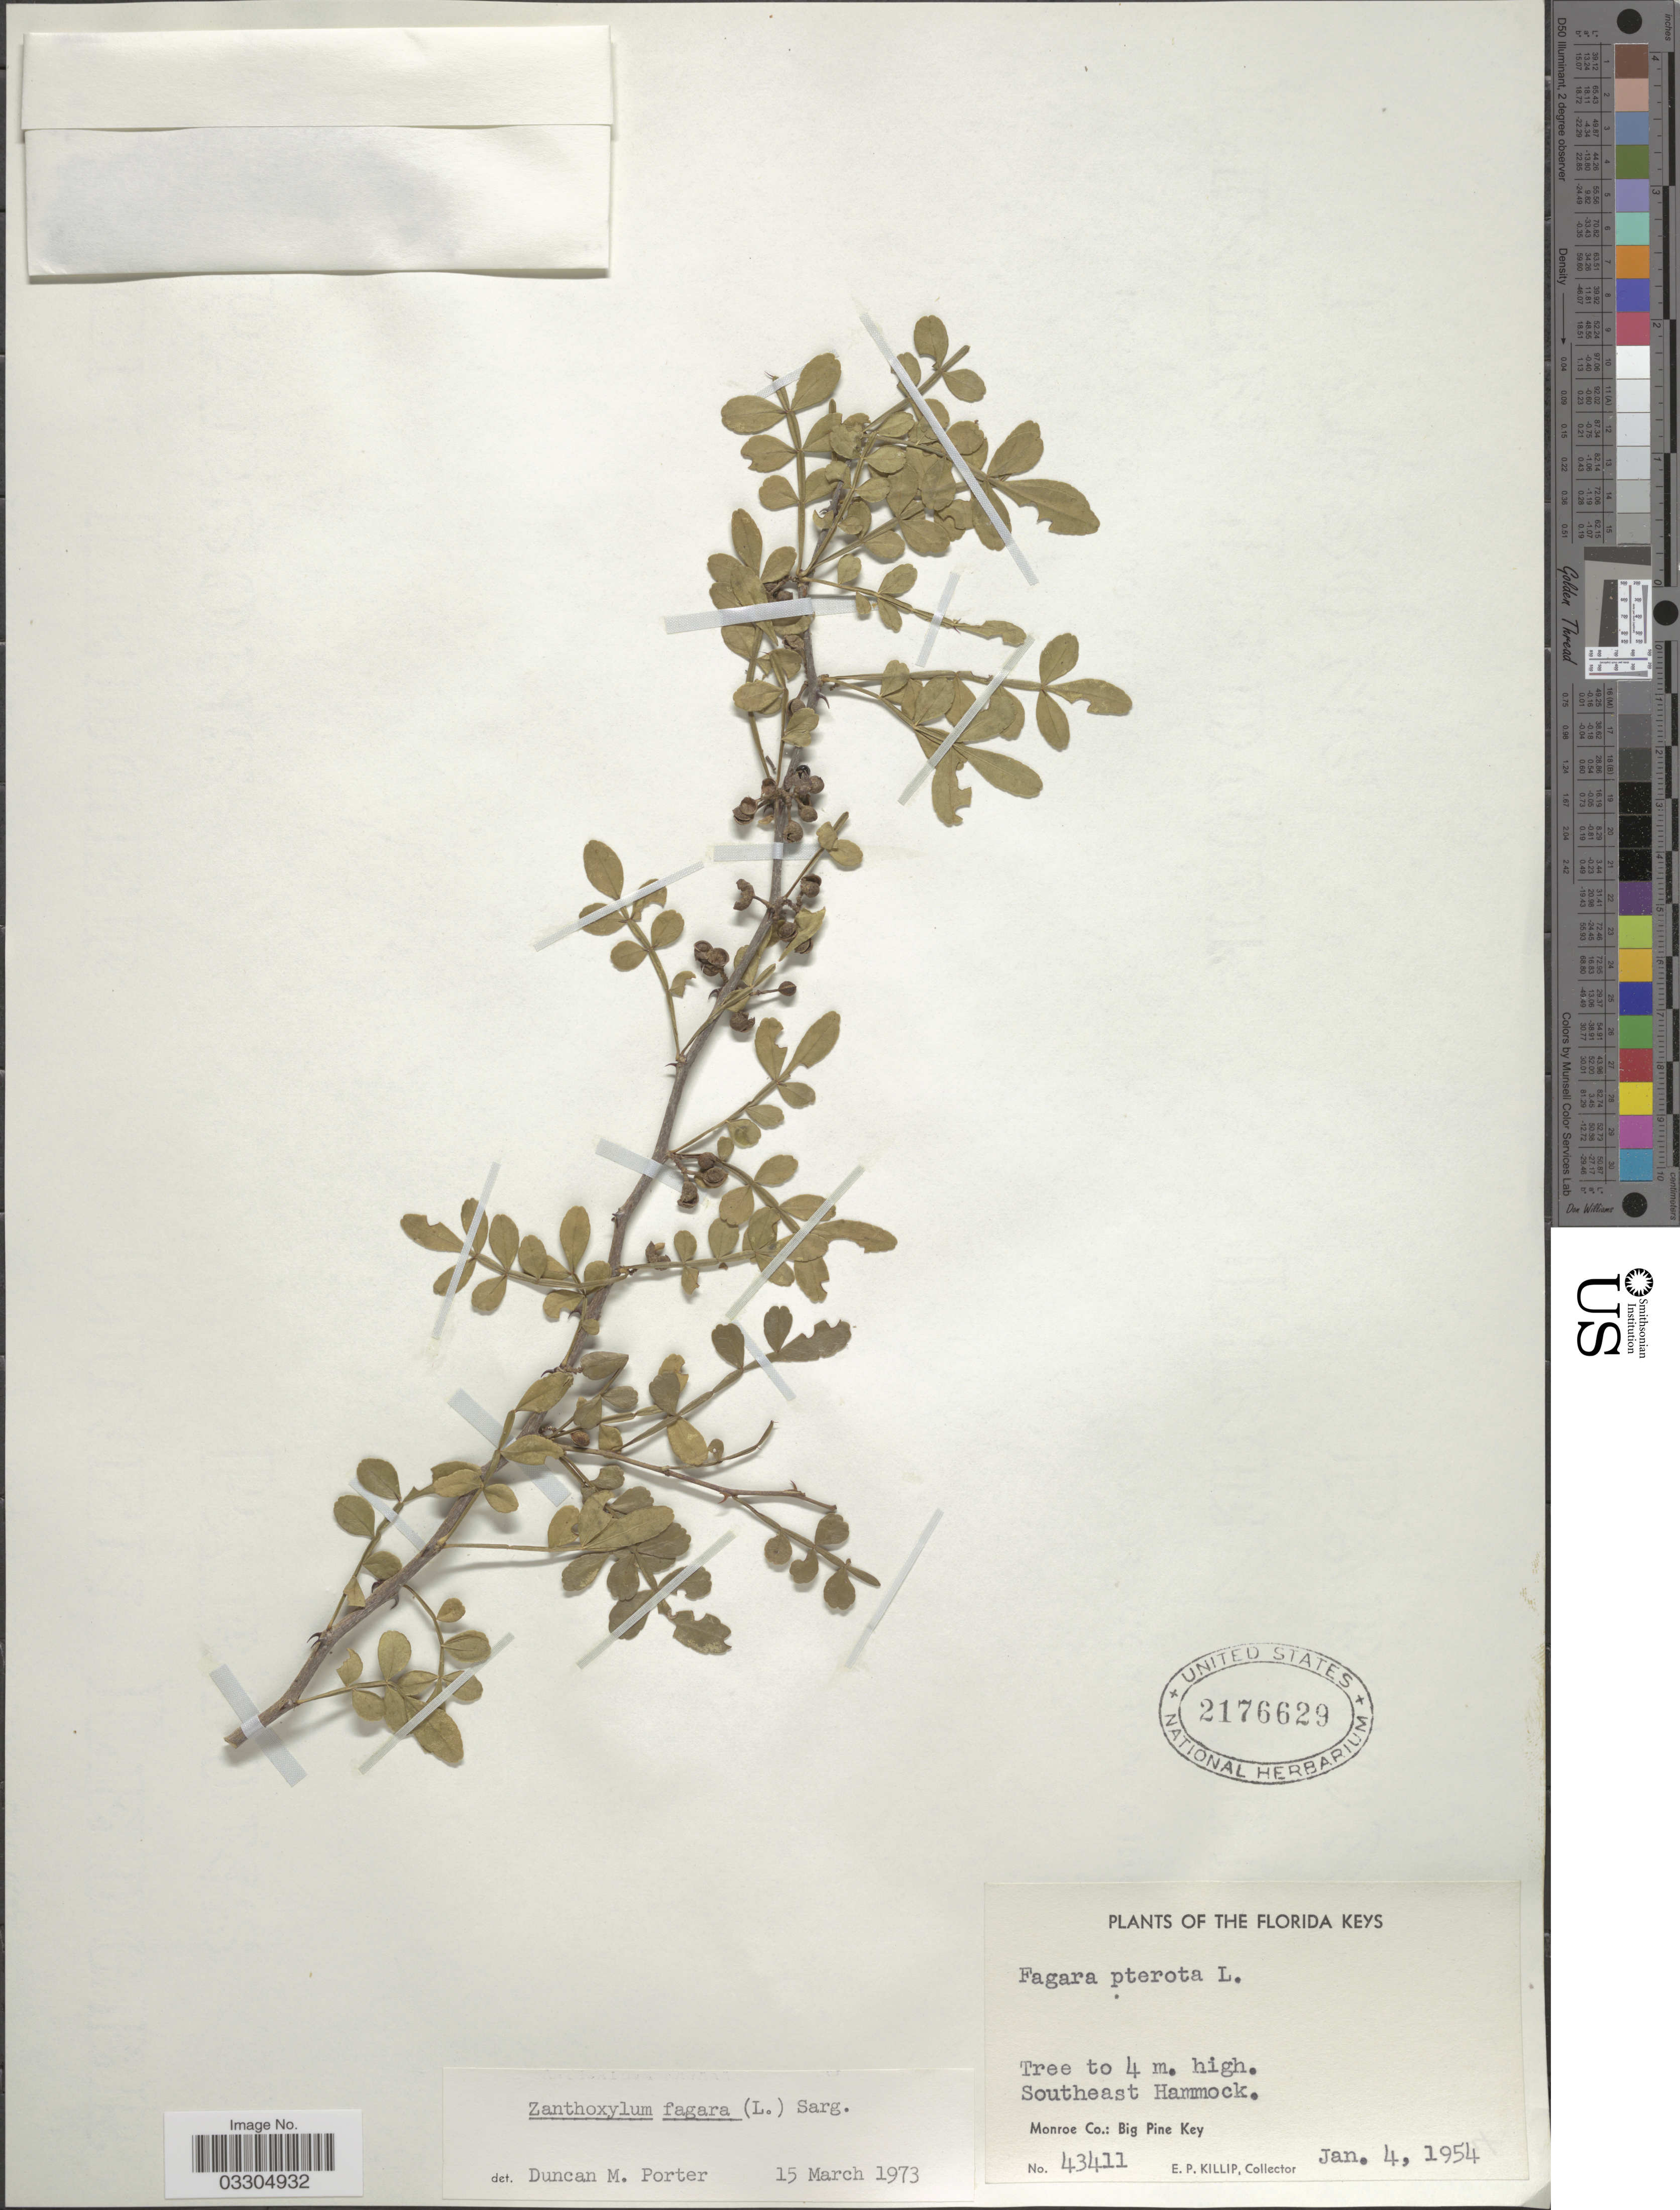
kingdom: Plantae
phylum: Tracheophyta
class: Magnoliopsida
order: Sapindales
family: Rutaceae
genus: Zanthoxylum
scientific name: Zanthoxylum fagara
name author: (L.) Sarg.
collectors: E. P. Killip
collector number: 43411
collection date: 1954-01-04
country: United States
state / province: Florida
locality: Florida Keys. Southeast Hammock. Monroe Co.: Big Pine Key.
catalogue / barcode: US 2176629